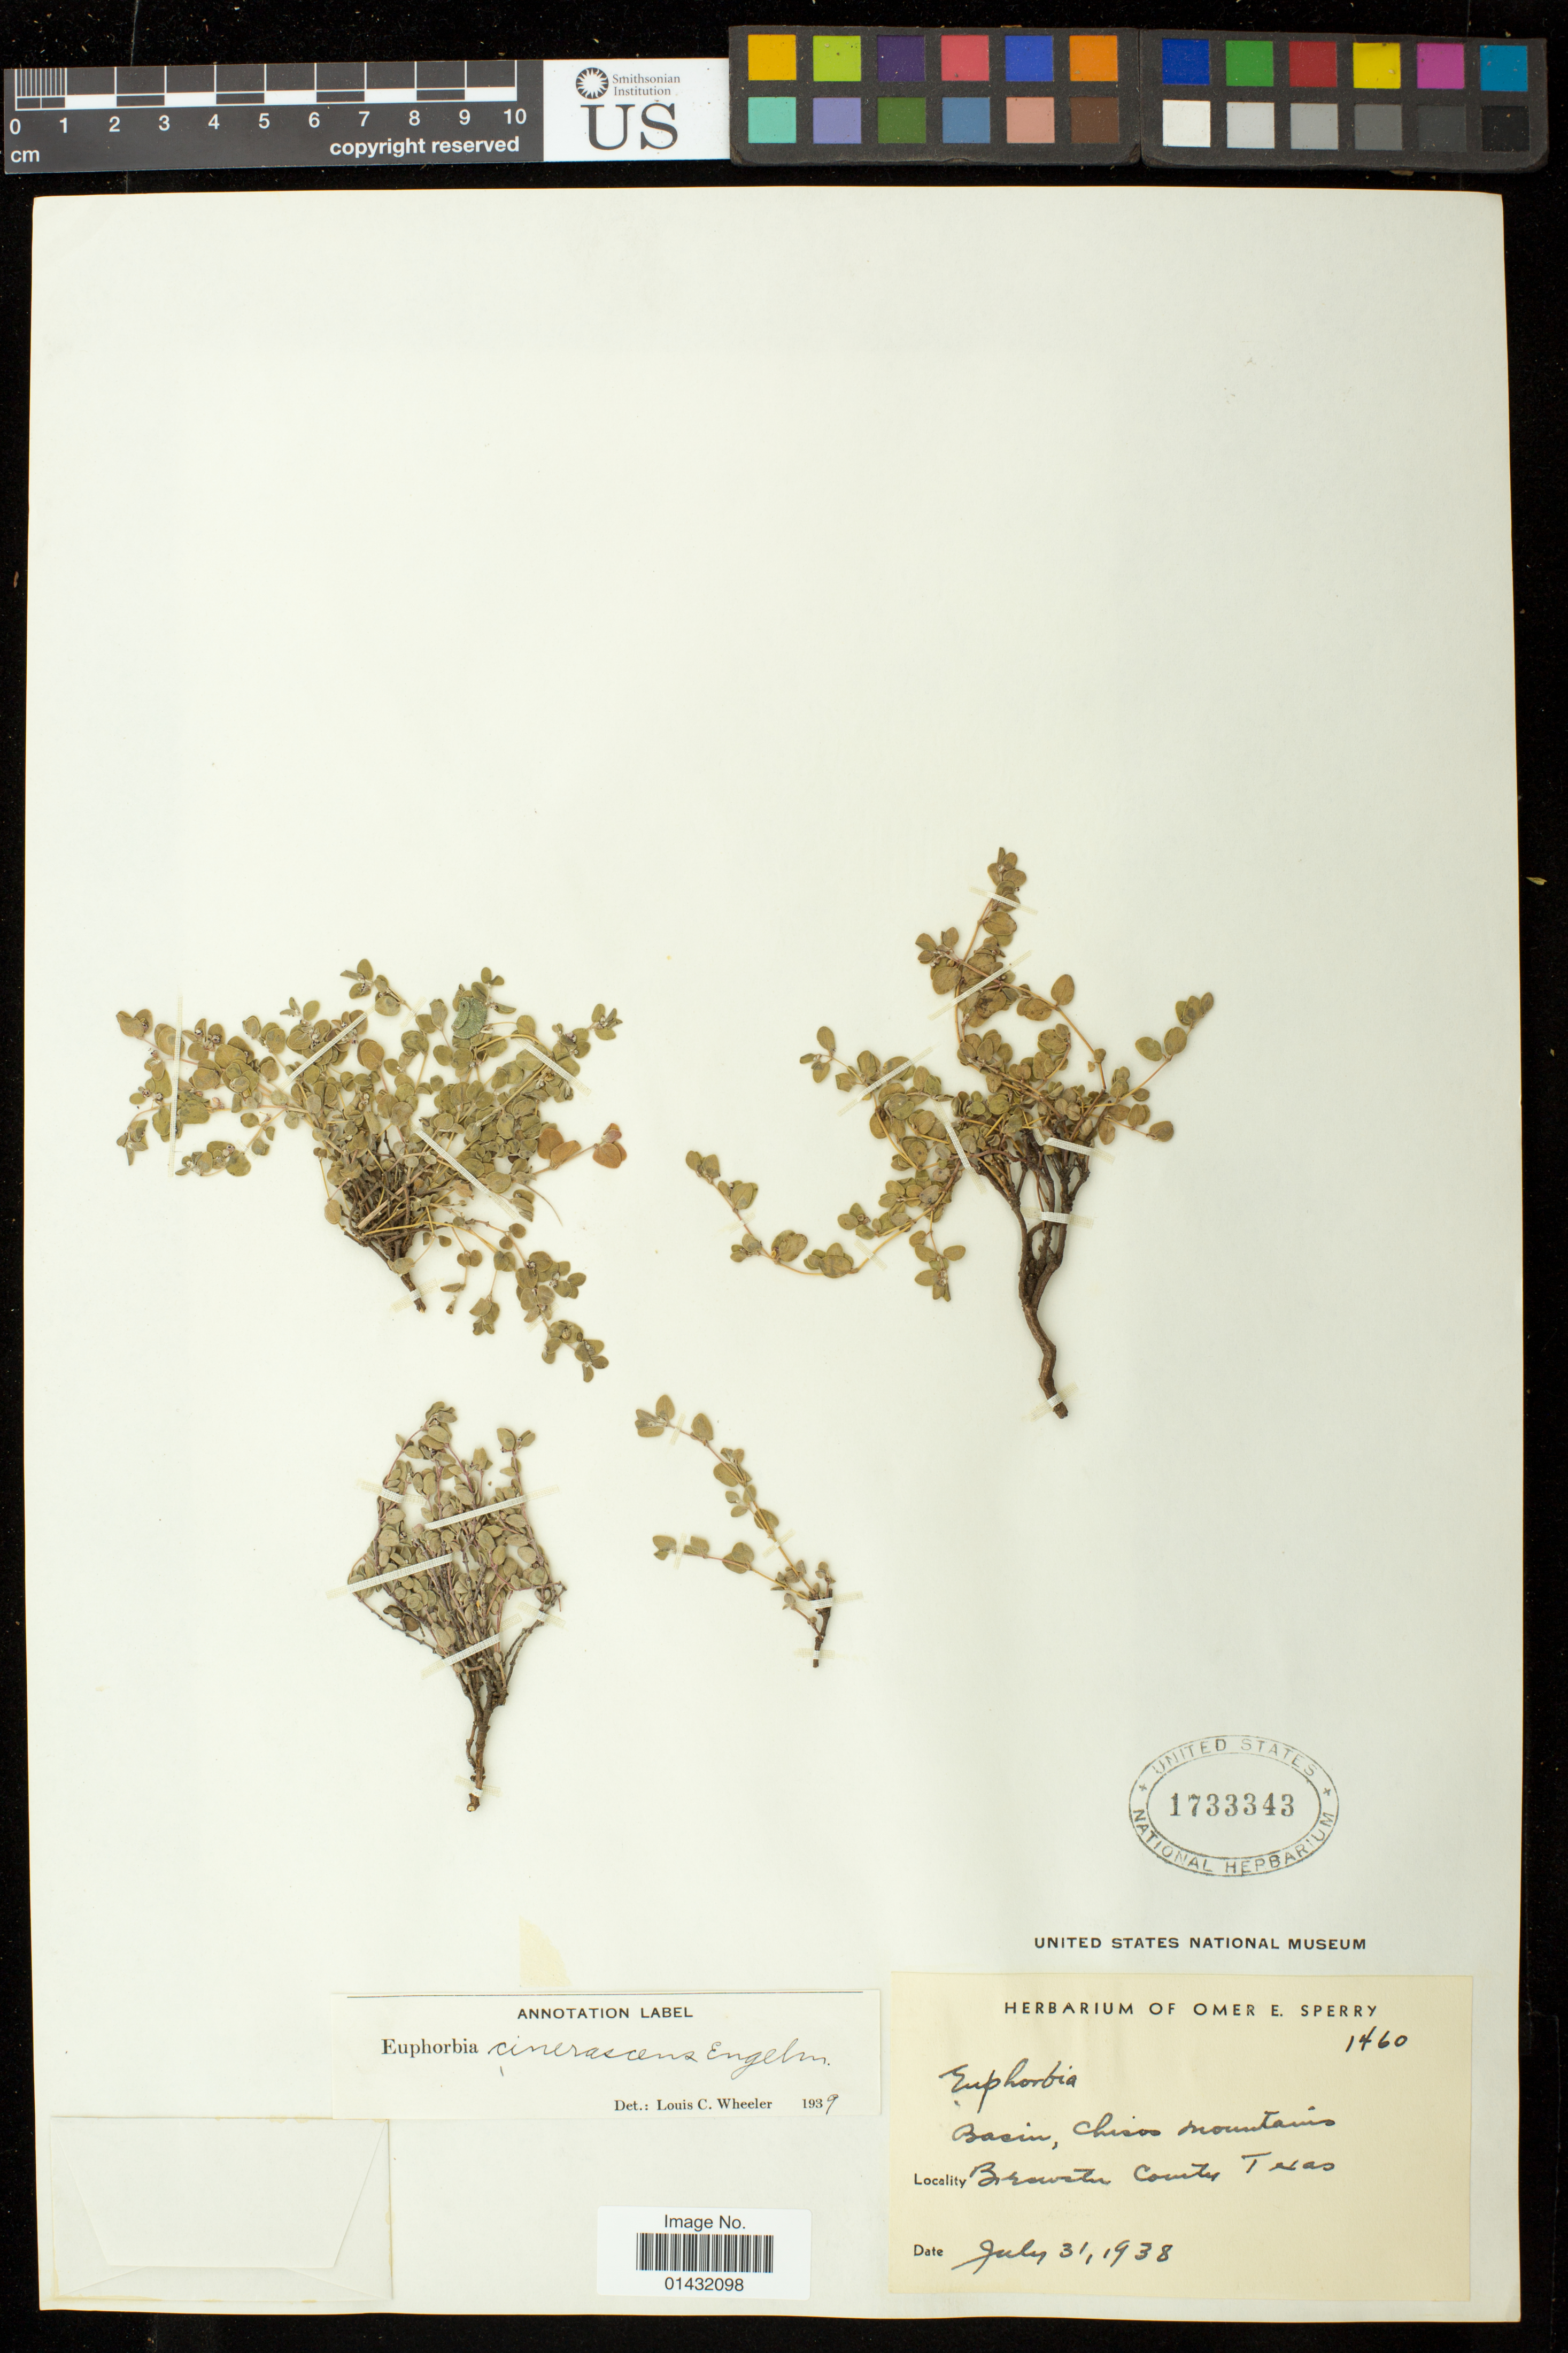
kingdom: Plantae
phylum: Tracheophyta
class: Magnoliopsida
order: Malpighiales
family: Euphorbiaceae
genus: Euphorbia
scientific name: Euphorbia cinerascens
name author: Engelm. in Emory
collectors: O. E. Sperry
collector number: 1460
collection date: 1938-07-31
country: United States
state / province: Texas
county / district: Brewster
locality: Basin, Chisos Mountains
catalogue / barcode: US 1733343